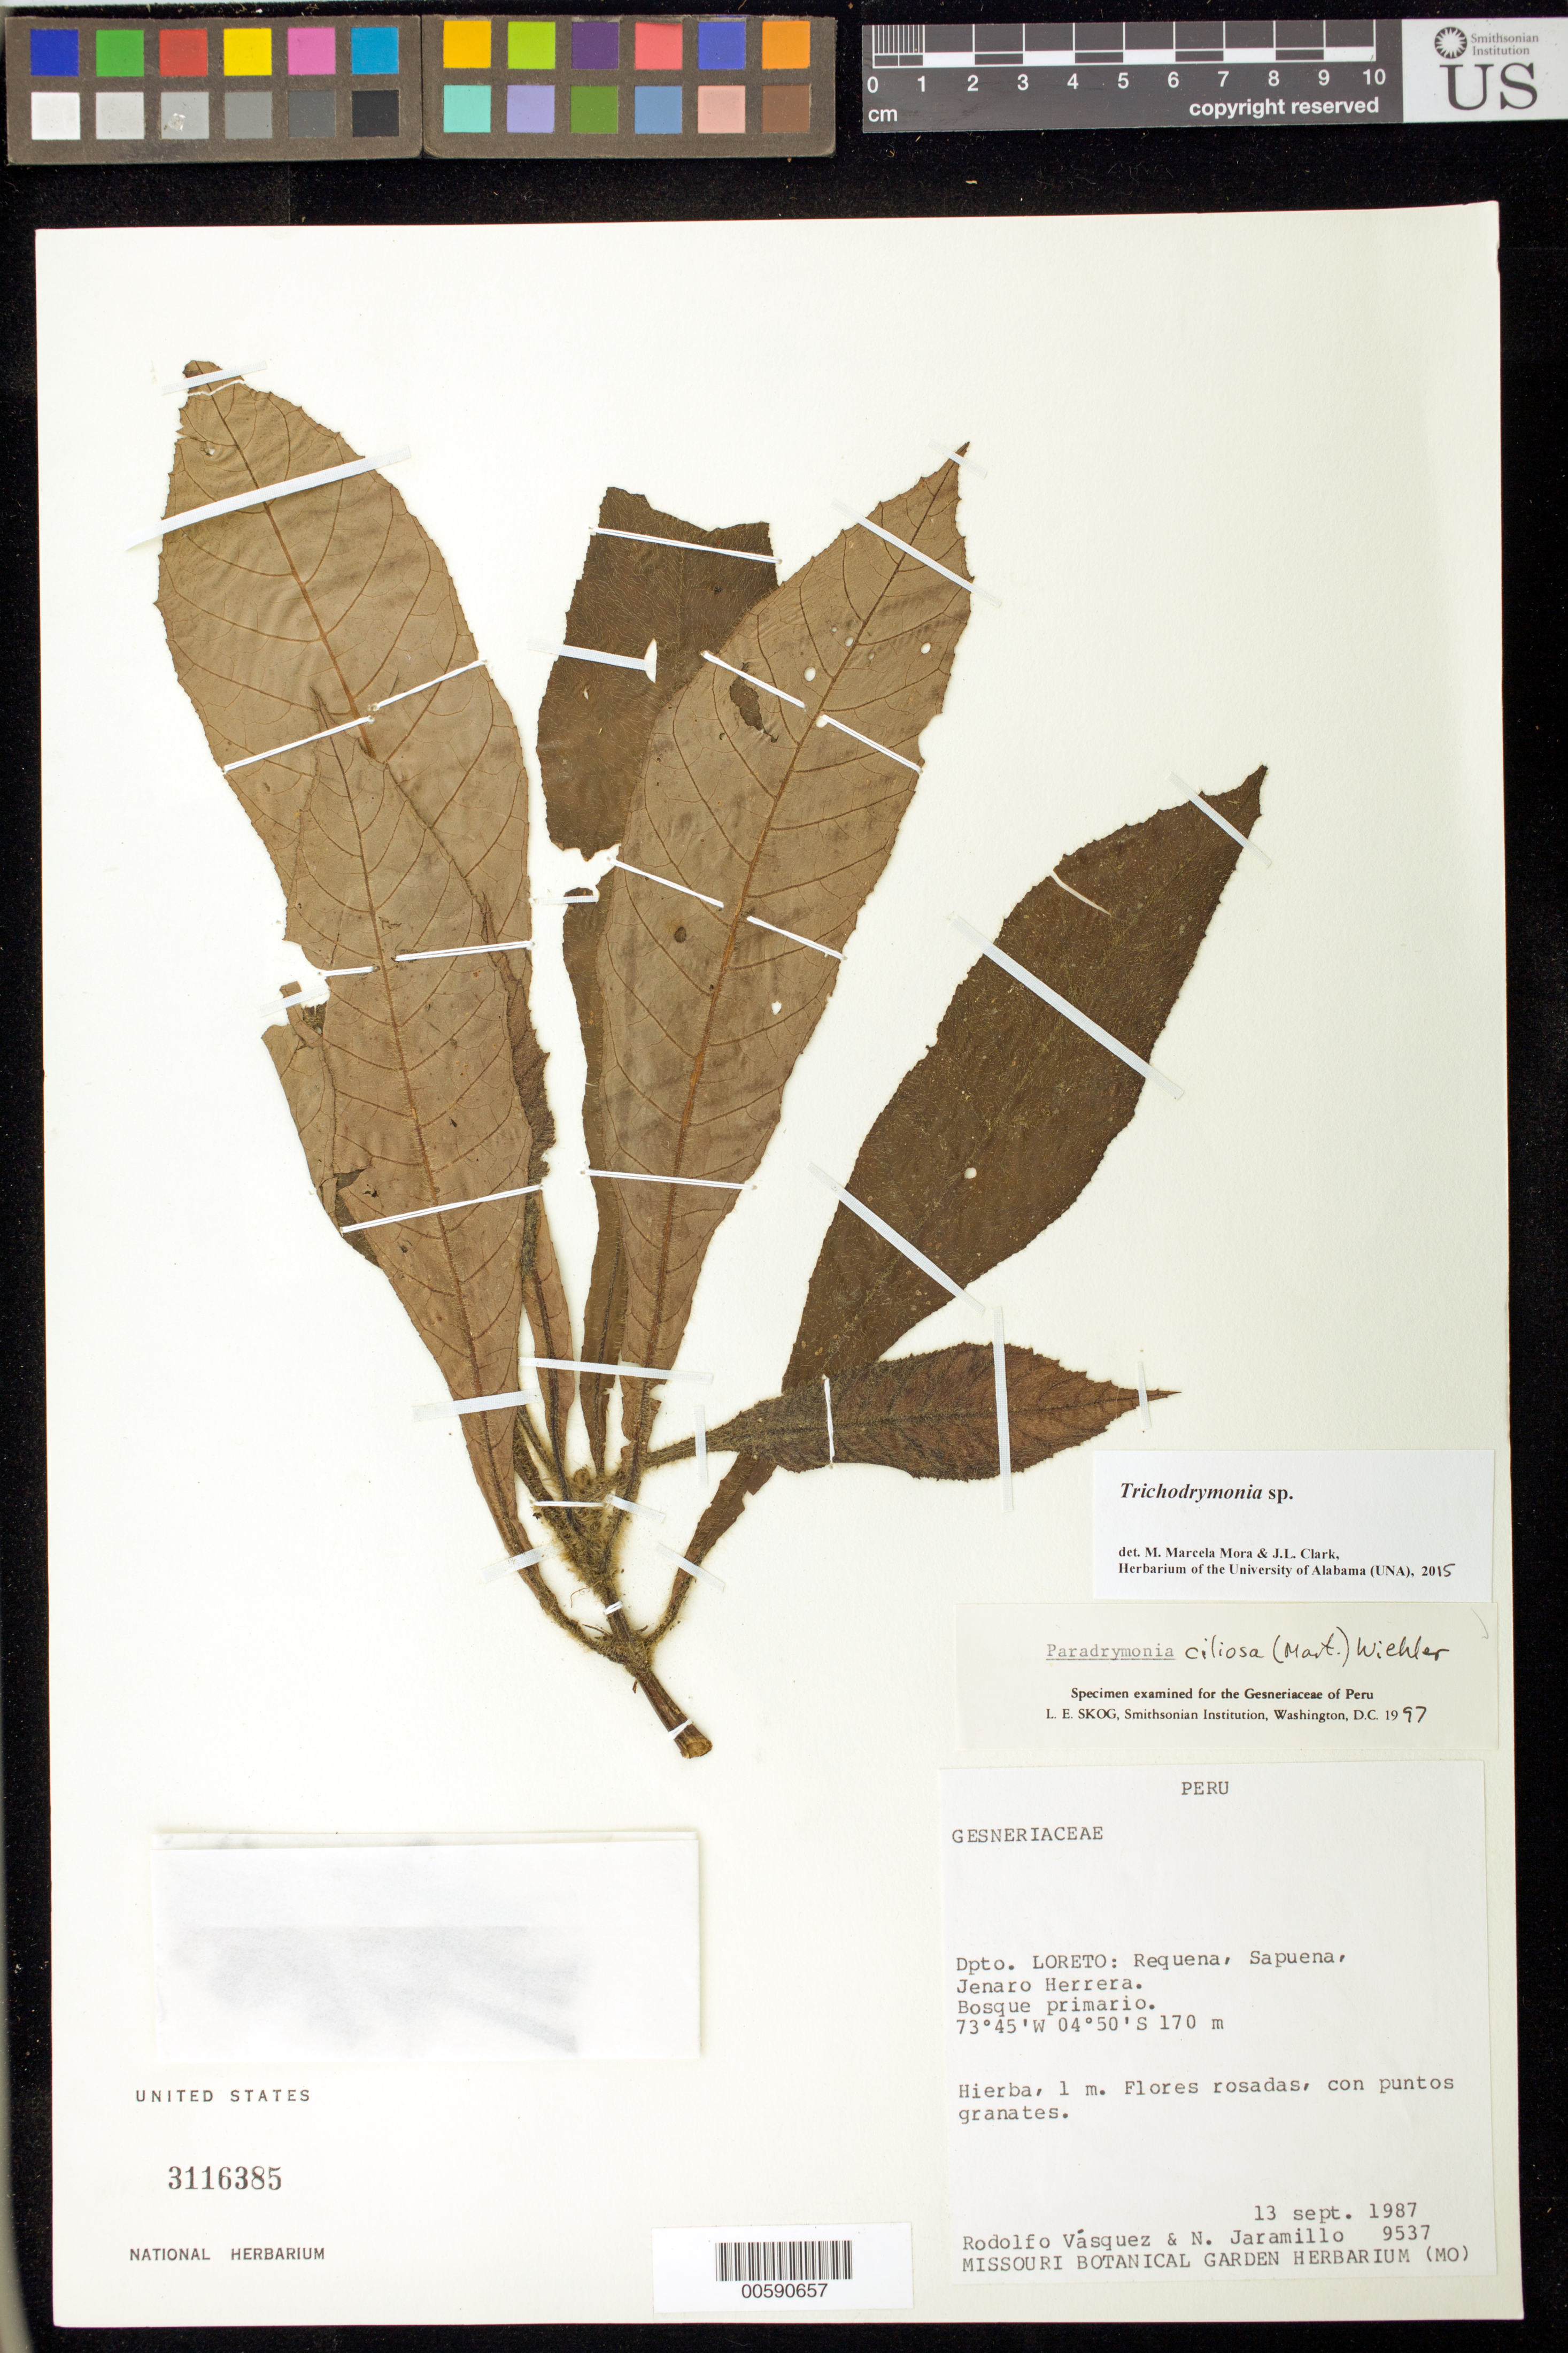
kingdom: Plantae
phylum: Tracheophyta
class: Magnoliopsida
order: Lamiales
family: Gesneriaceae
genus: Trichodrymonia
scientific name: Trichodrymonia sp.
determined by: Mora, M. M.; Clark, J. L.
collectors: R. Vásquez & N. Jaramillo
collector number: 9537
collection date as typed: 13 Sep 1987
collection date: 1987-09-13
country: Peru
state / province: Loreto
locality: Requena, Sapuena, Jenaro Herrera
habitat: Bosque primario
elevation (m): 170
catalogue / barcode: US 3116385